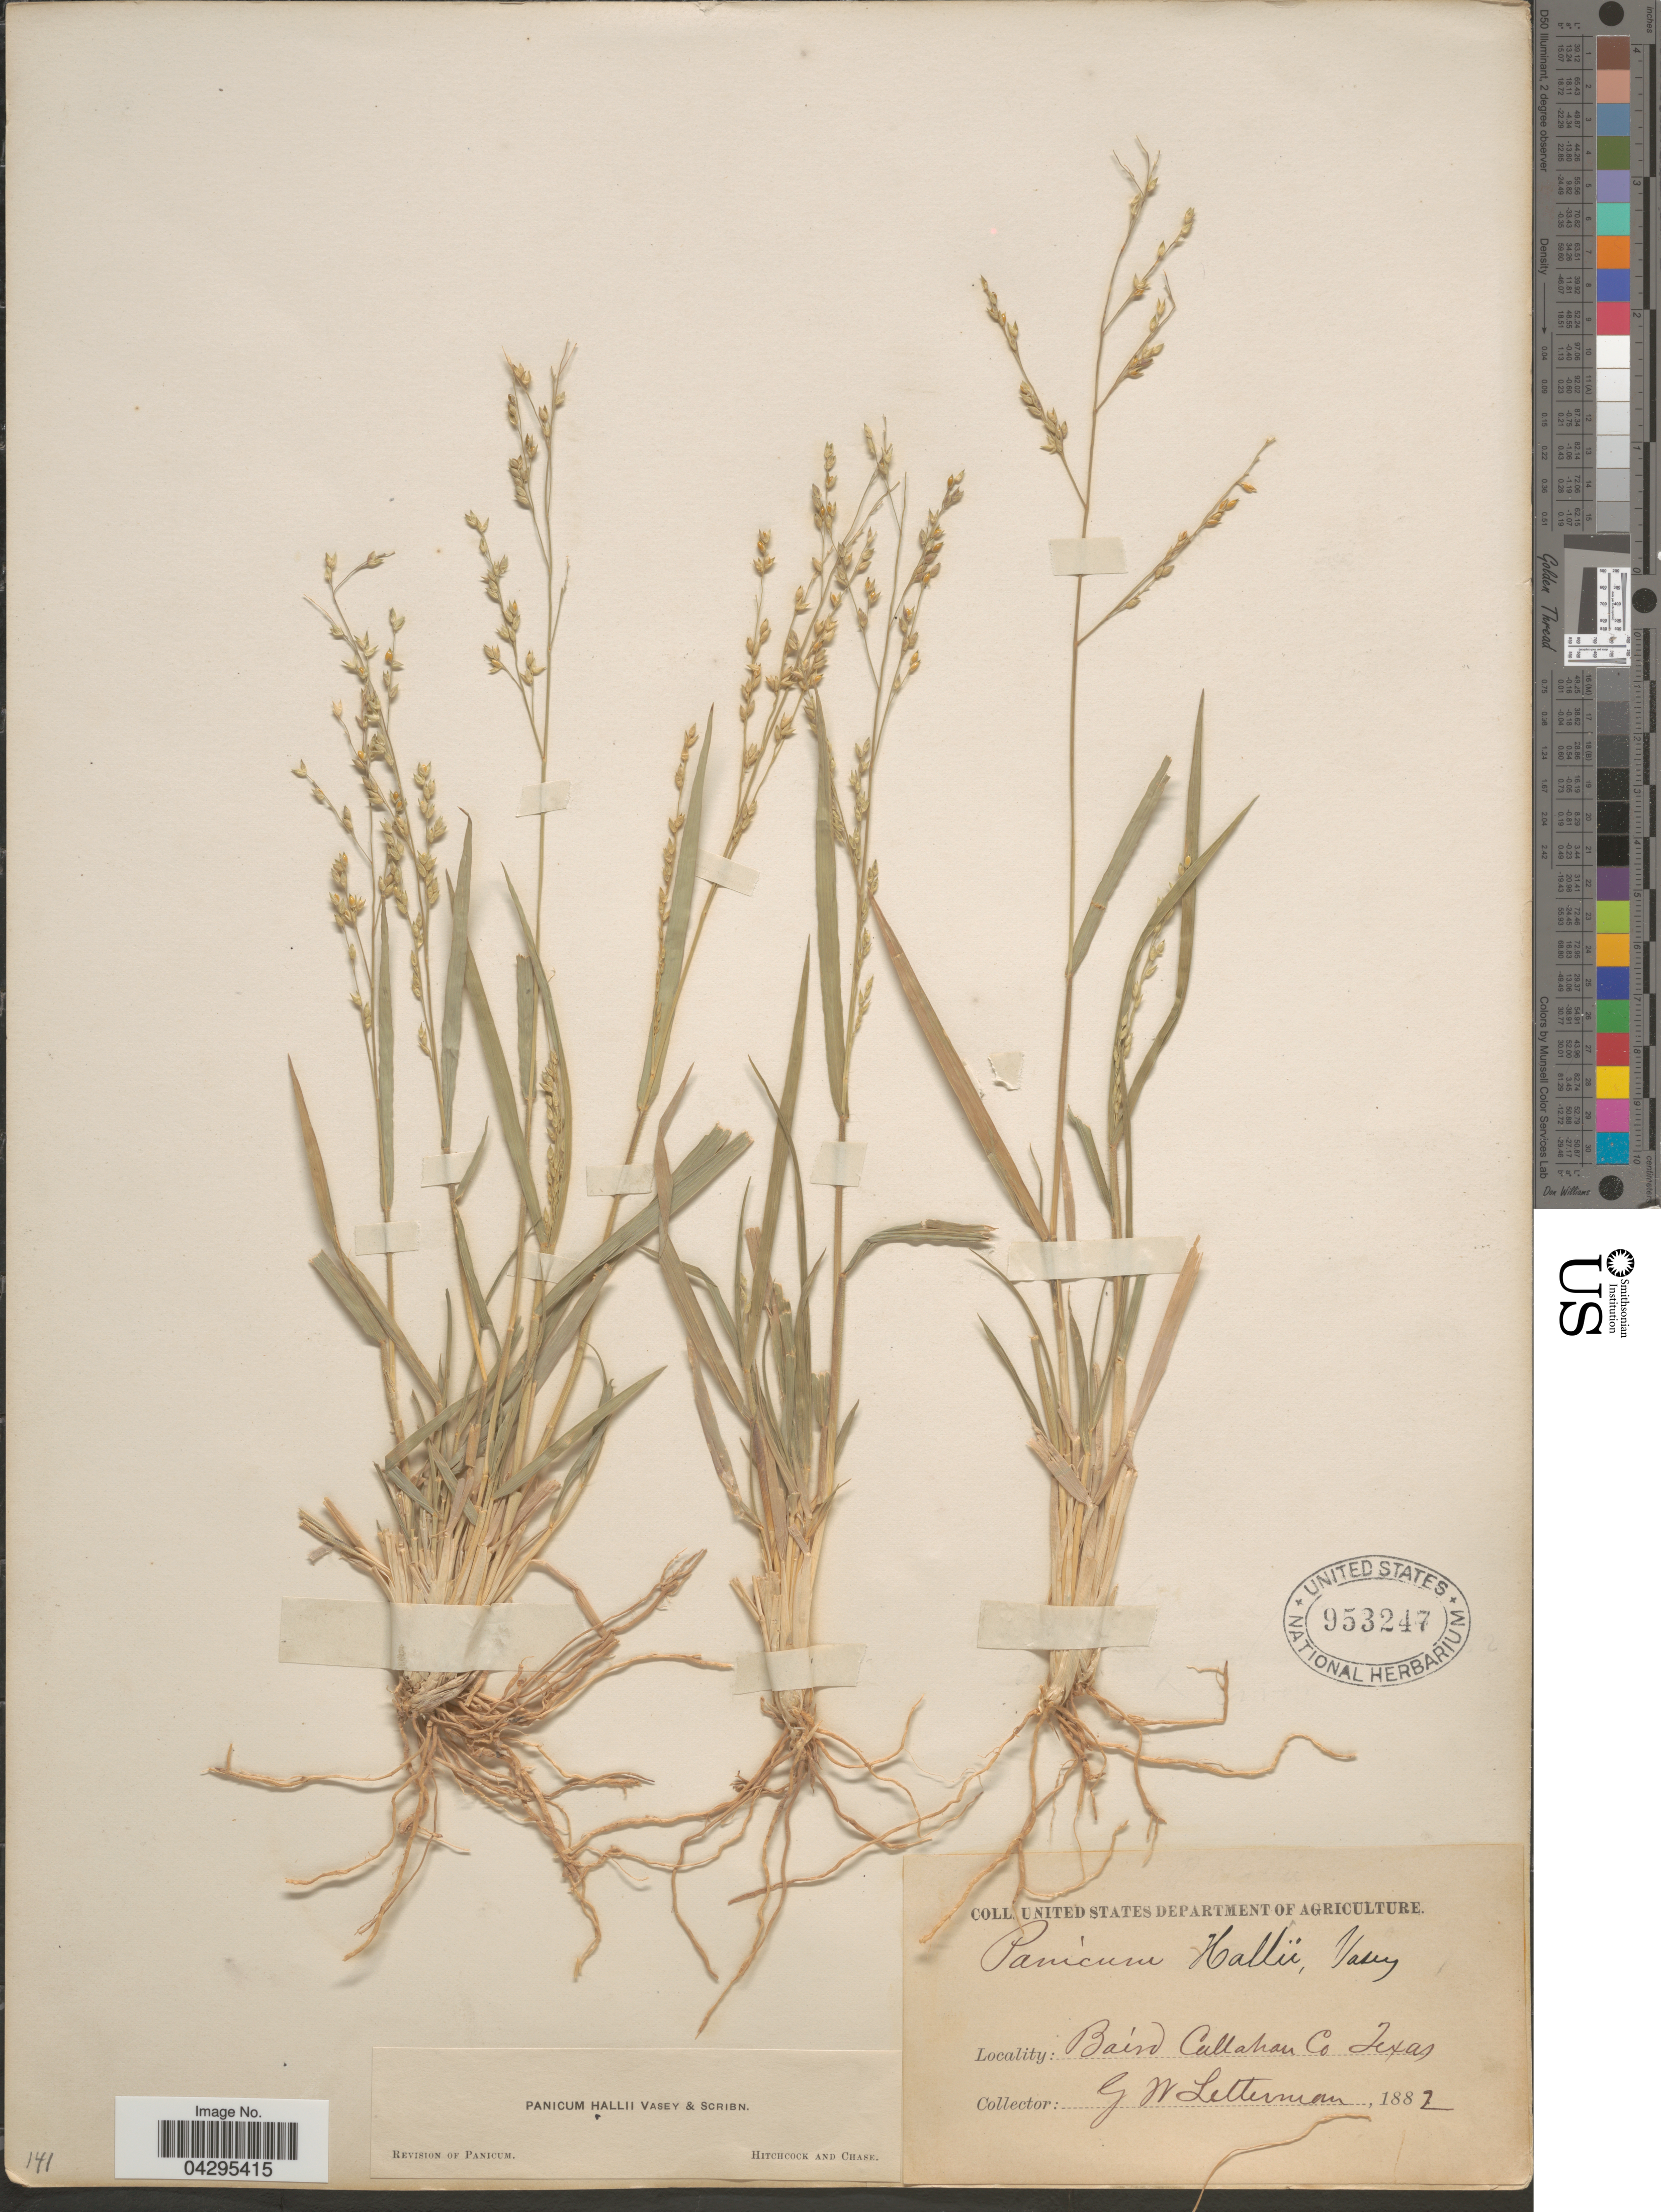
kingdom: Plantae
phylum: Tracheophyta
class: Liliopsida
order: Poales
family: Poaceae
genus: Panicum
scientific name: Panicum hallii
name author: Vasey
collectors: G. W. Letterman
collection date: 1882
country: United States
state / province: Texas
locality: Baird Callahan Co.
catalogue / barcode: US 953247